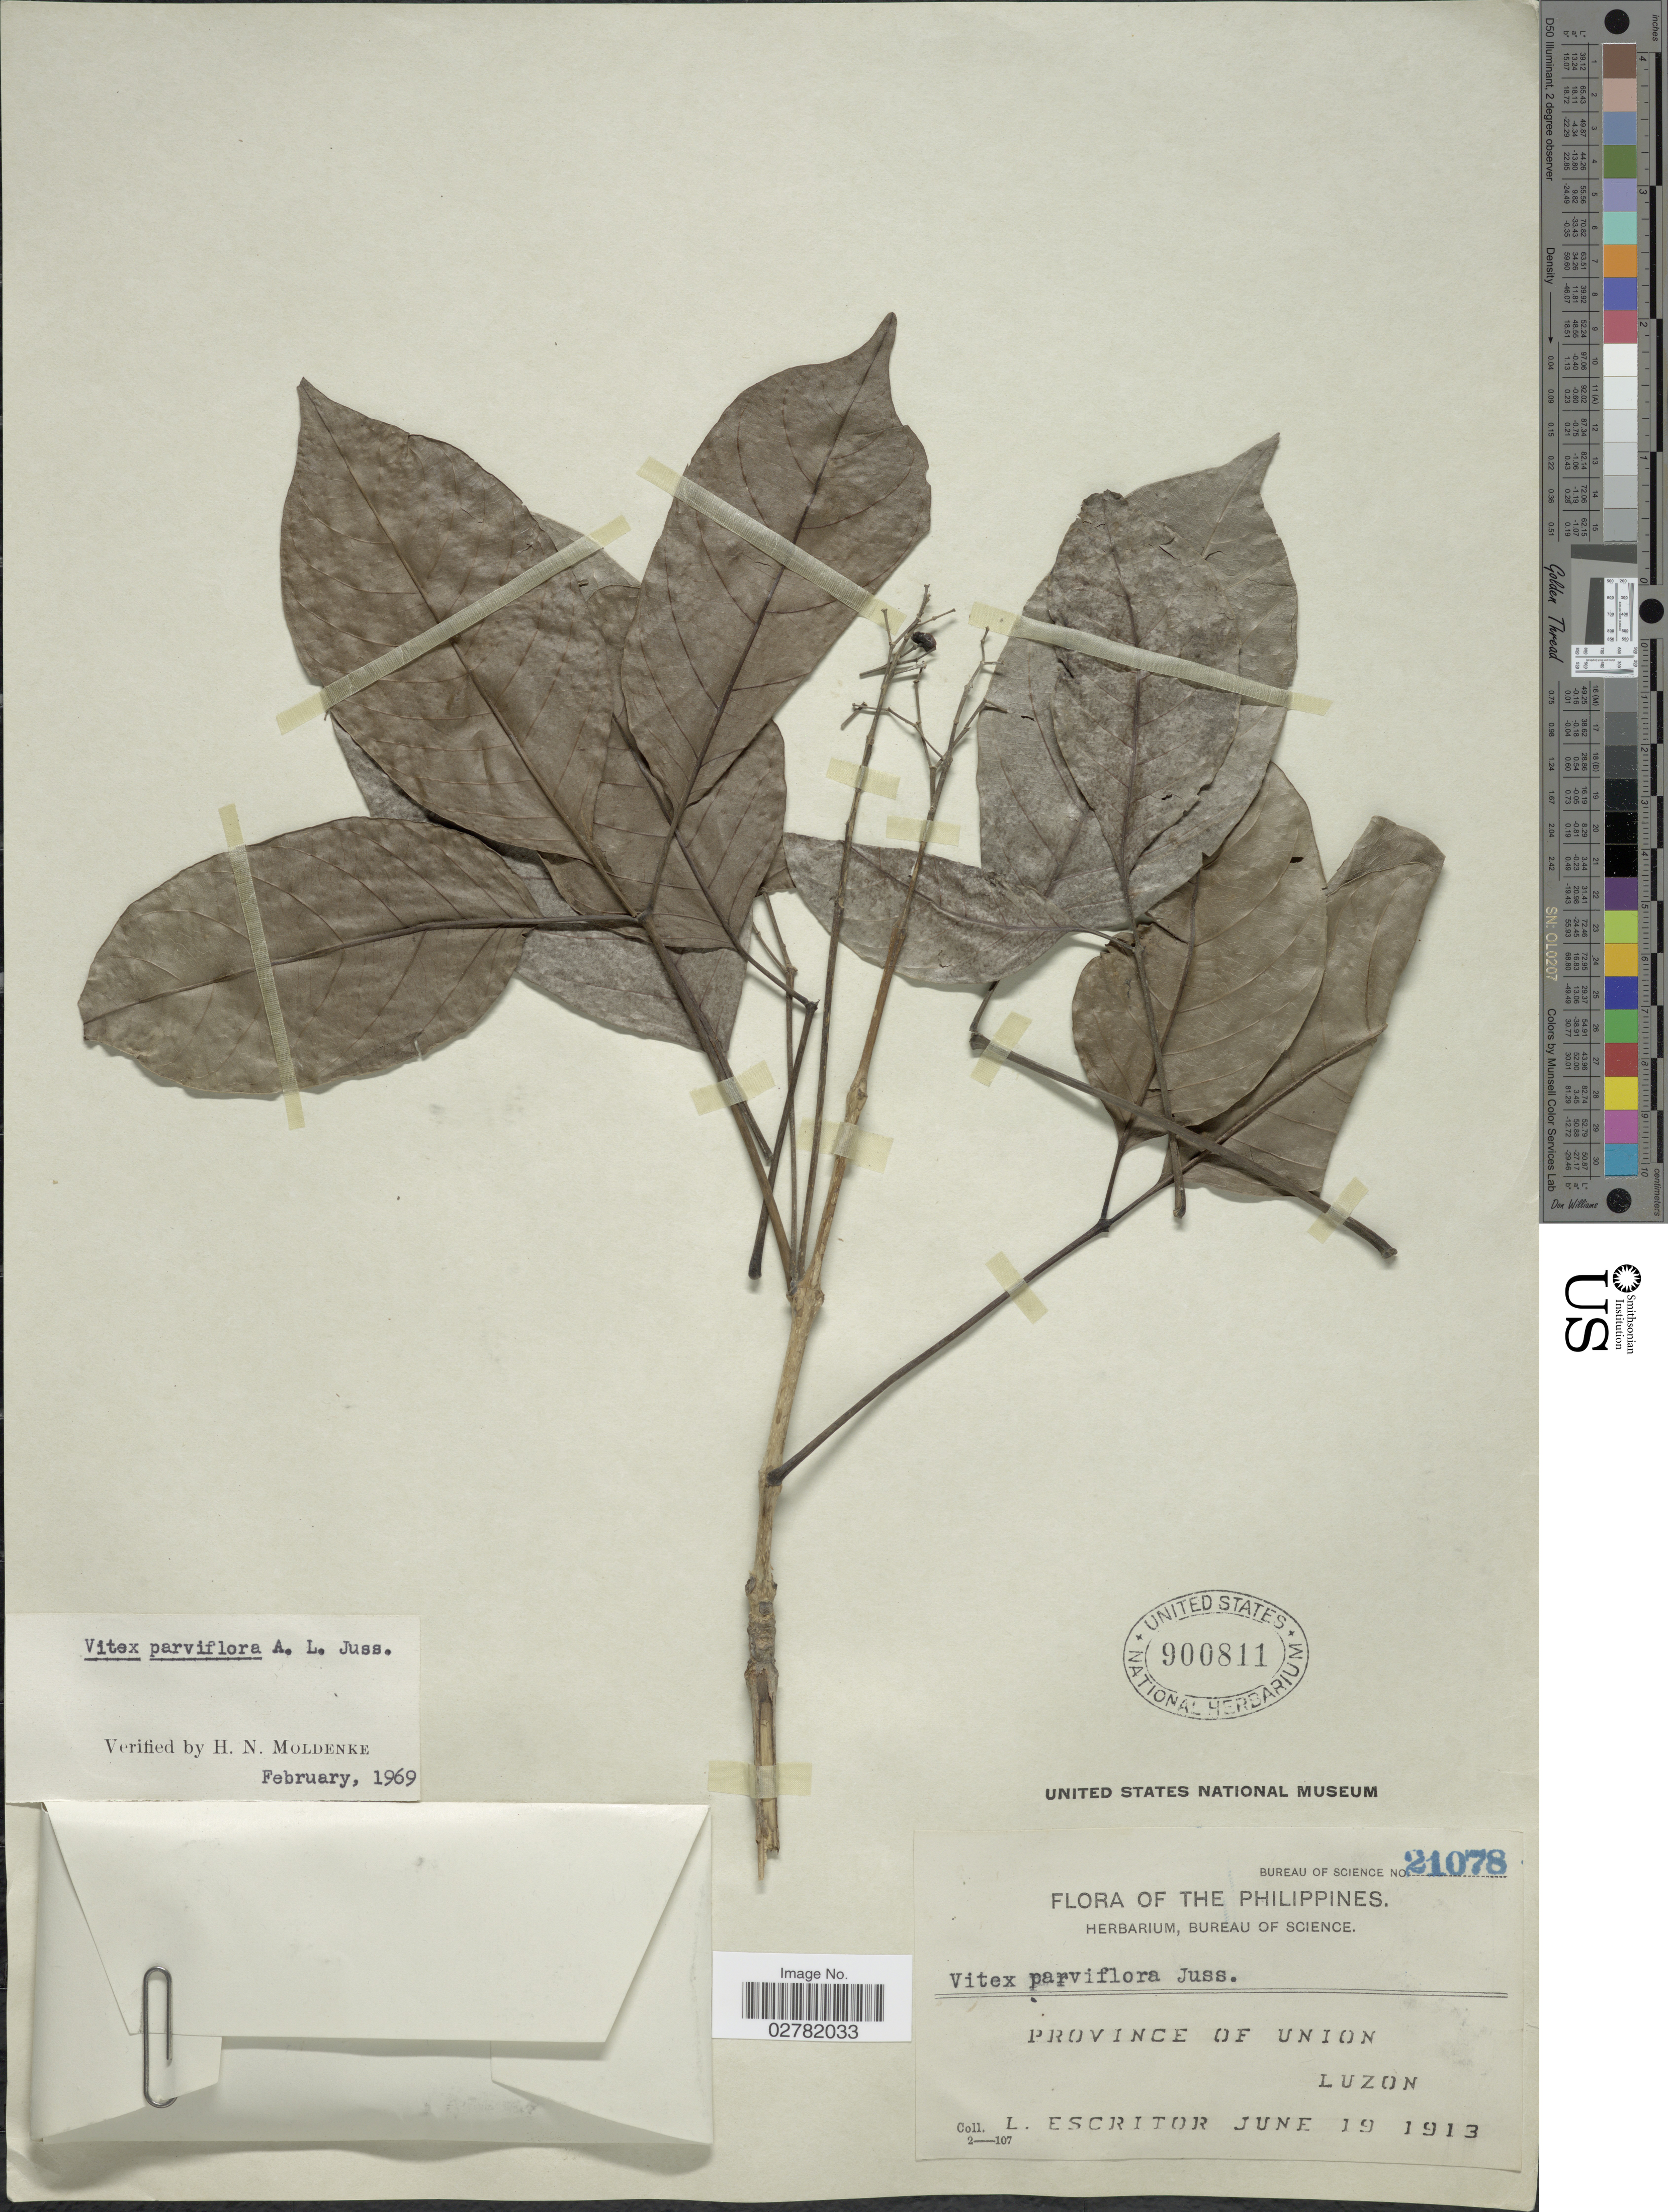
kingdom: Plantae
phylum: Tracheophyta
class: Magnoliopsida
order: Lamiales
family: Lamiaceae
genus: Vitex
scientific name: Vitex parviflora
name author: A. Juss.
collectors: L. Escritor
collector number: Bureau of Science 21078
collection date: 1913-06-19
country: Philippines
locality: Province of Union, Luzon.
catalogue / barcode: US 900811